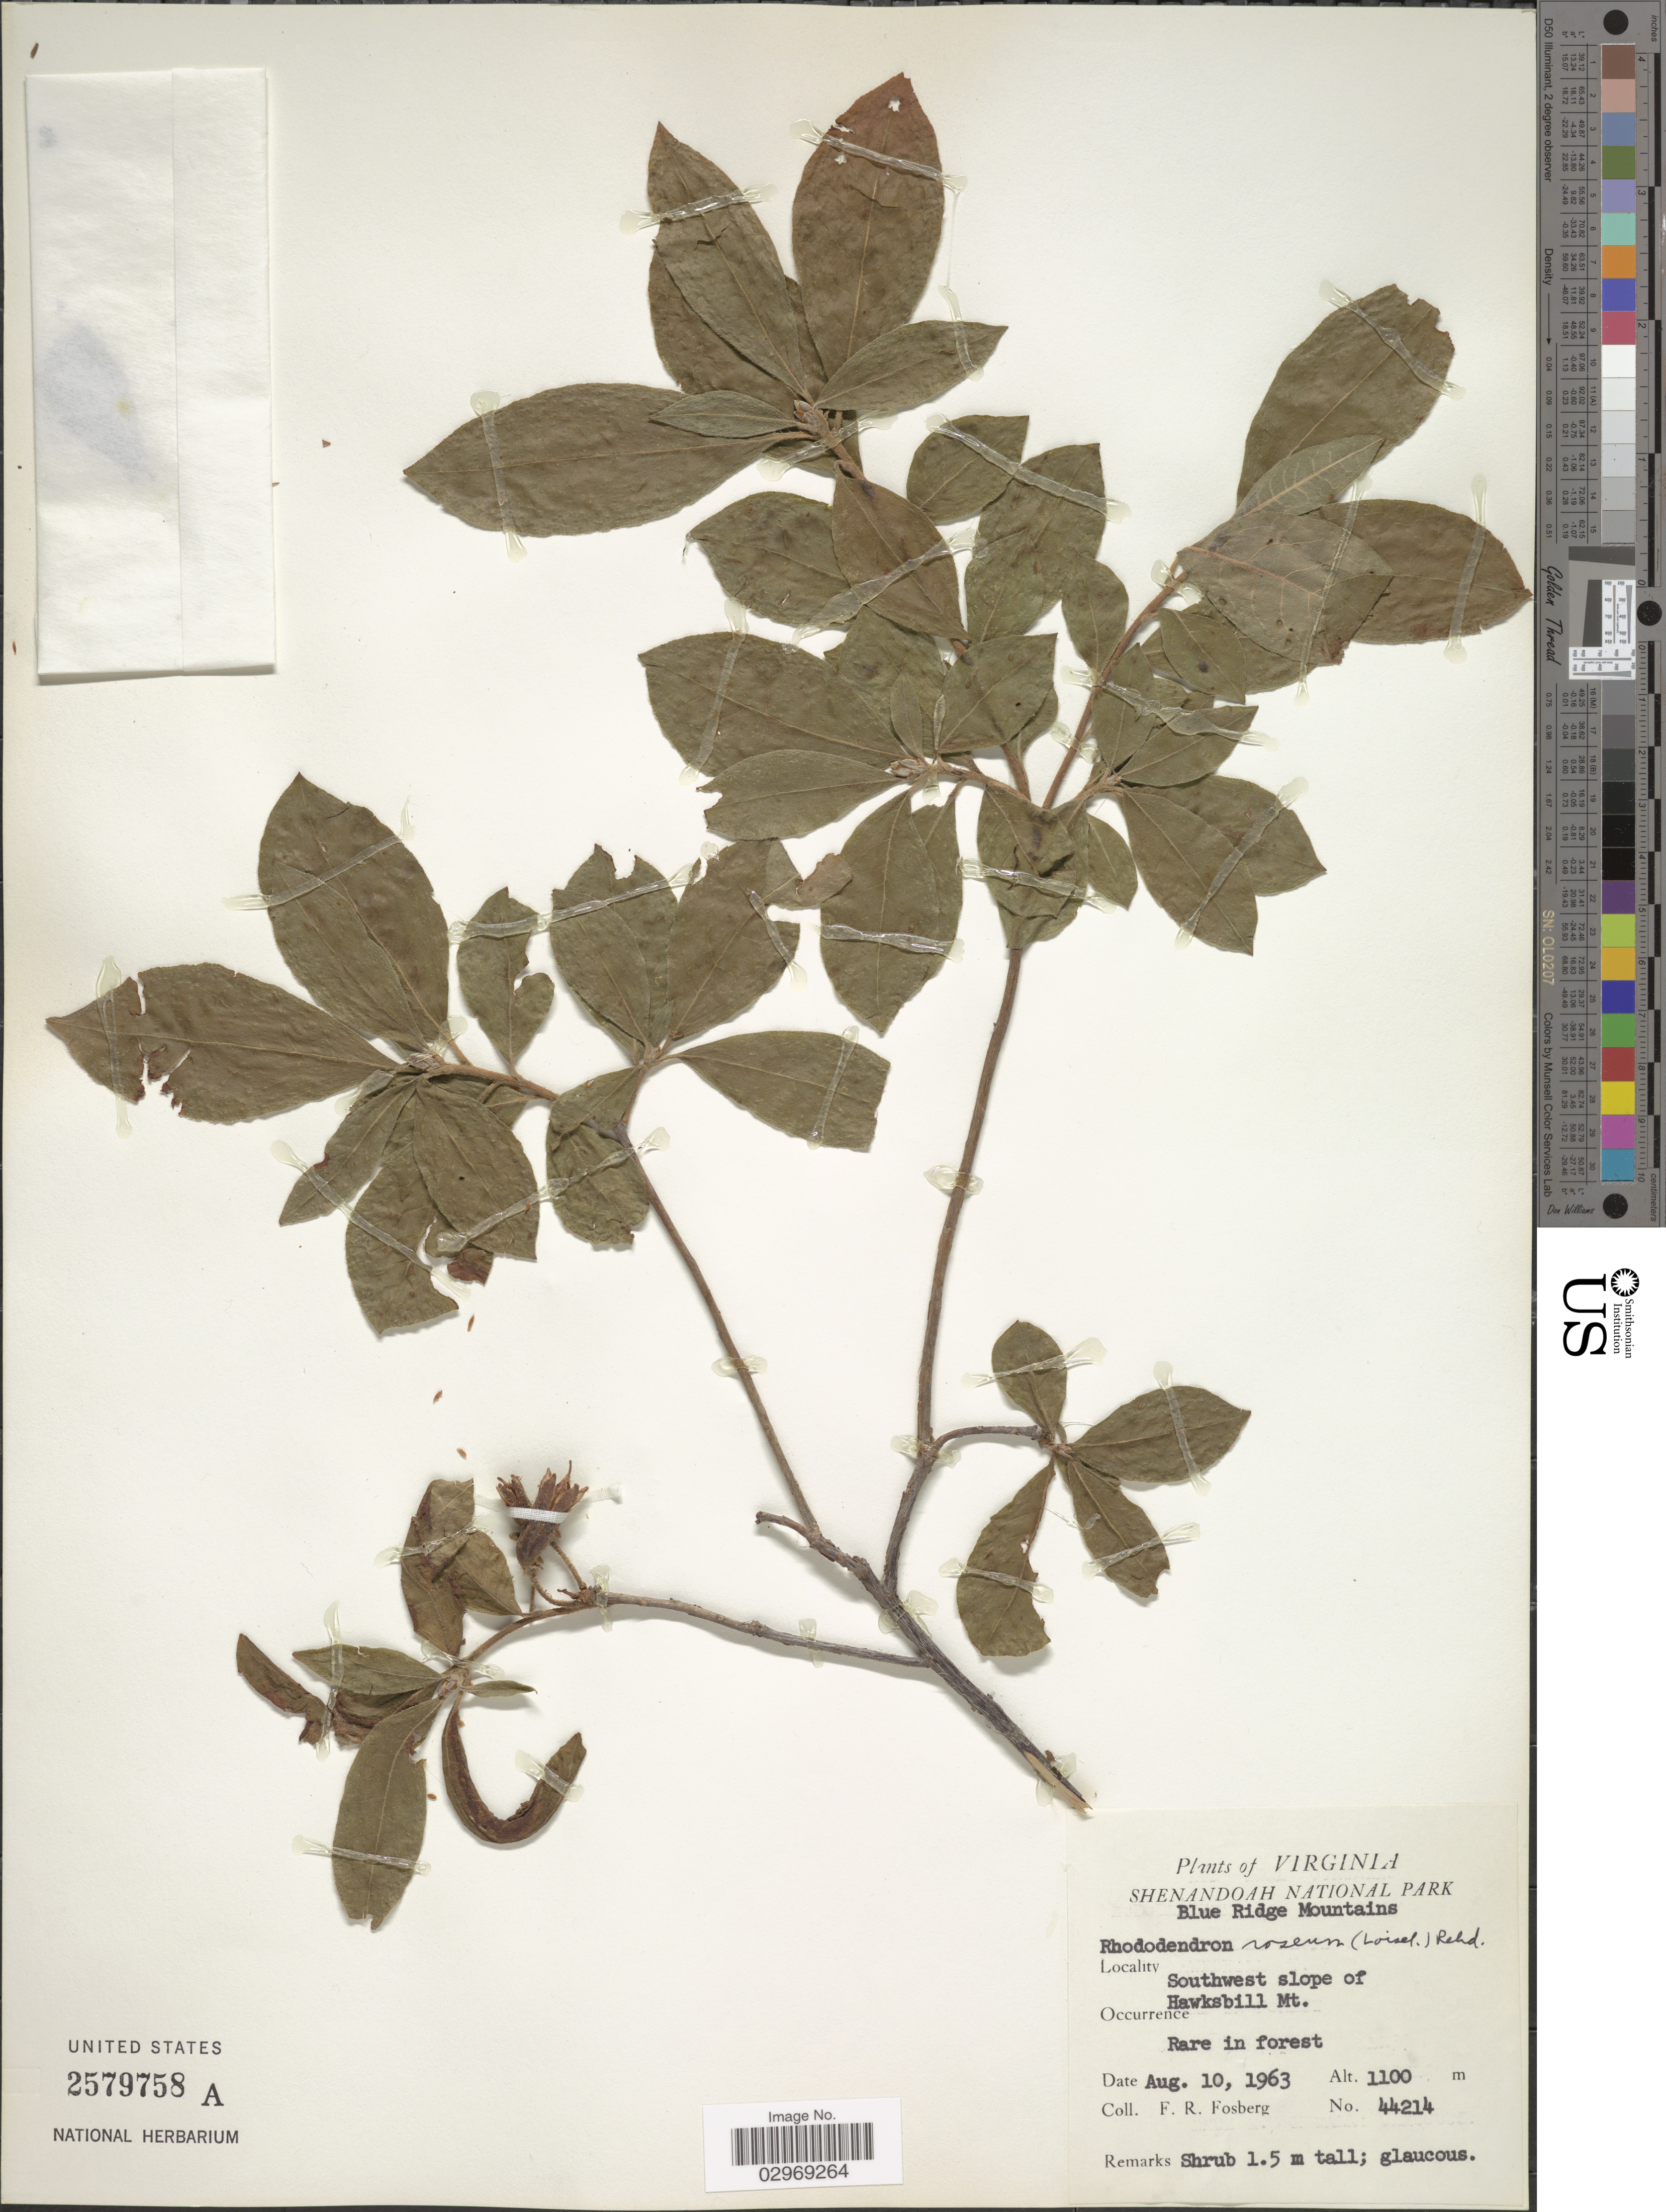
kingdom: Plantae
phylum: Tracheophyta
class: Magnoliopsida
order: Ericales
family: Ericaceae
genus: Rhododendron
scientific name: Rhododendron roseum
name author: (Loisel.) Rehder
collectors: F. R. Fosberg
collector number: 44214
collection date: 1963-08-10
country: United States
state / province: Virginia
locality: Shenandoah National Park. Blue Ridge Mountains. Southwest slope of Hawksbill Mt.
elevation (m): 1100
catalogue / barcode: US 2579758A